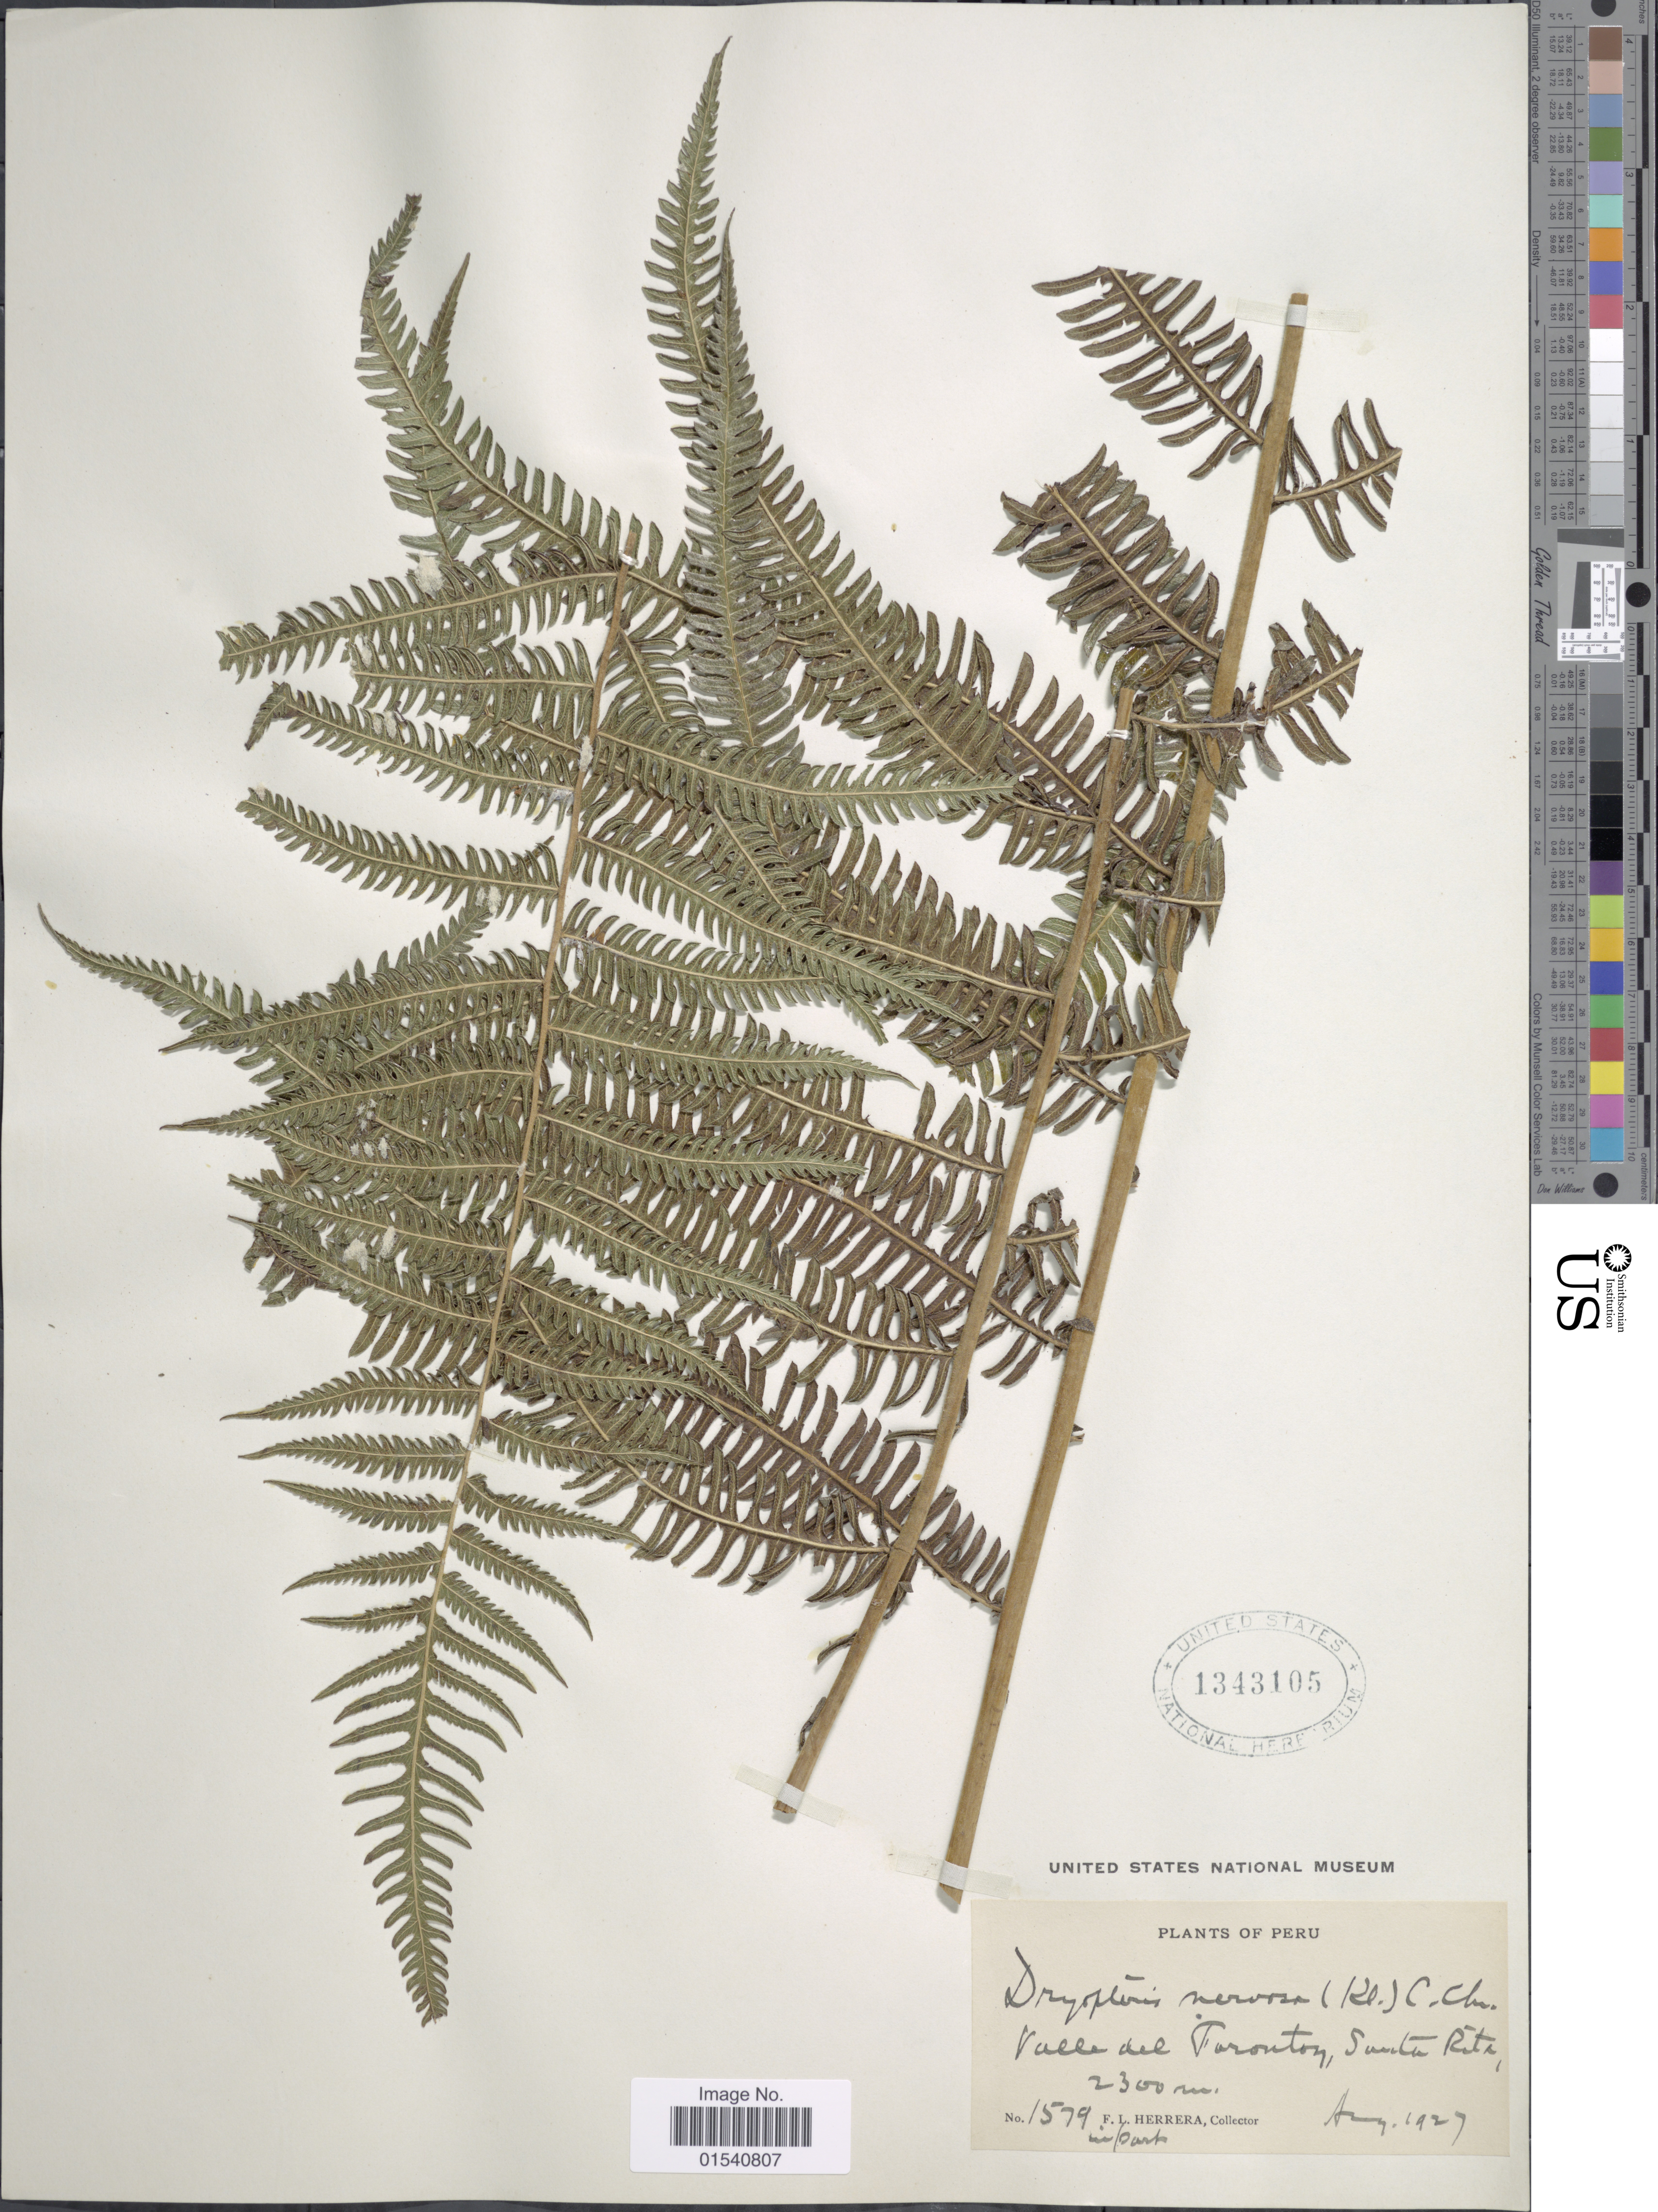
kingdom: Plantae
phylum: Tracheophyta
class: Polypodiopsida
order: Polypodiales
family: Thelypteridaceae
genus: Amauropelta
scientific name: Amauropelta rudis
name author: (Kunze) Pic. Serm.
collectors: F. L. Herrera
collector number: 1579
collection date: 1927-08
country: Peru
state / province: Cusco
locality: Valle del Torontoy, Santa Rita.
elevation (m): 2300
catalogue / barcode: US 1343105